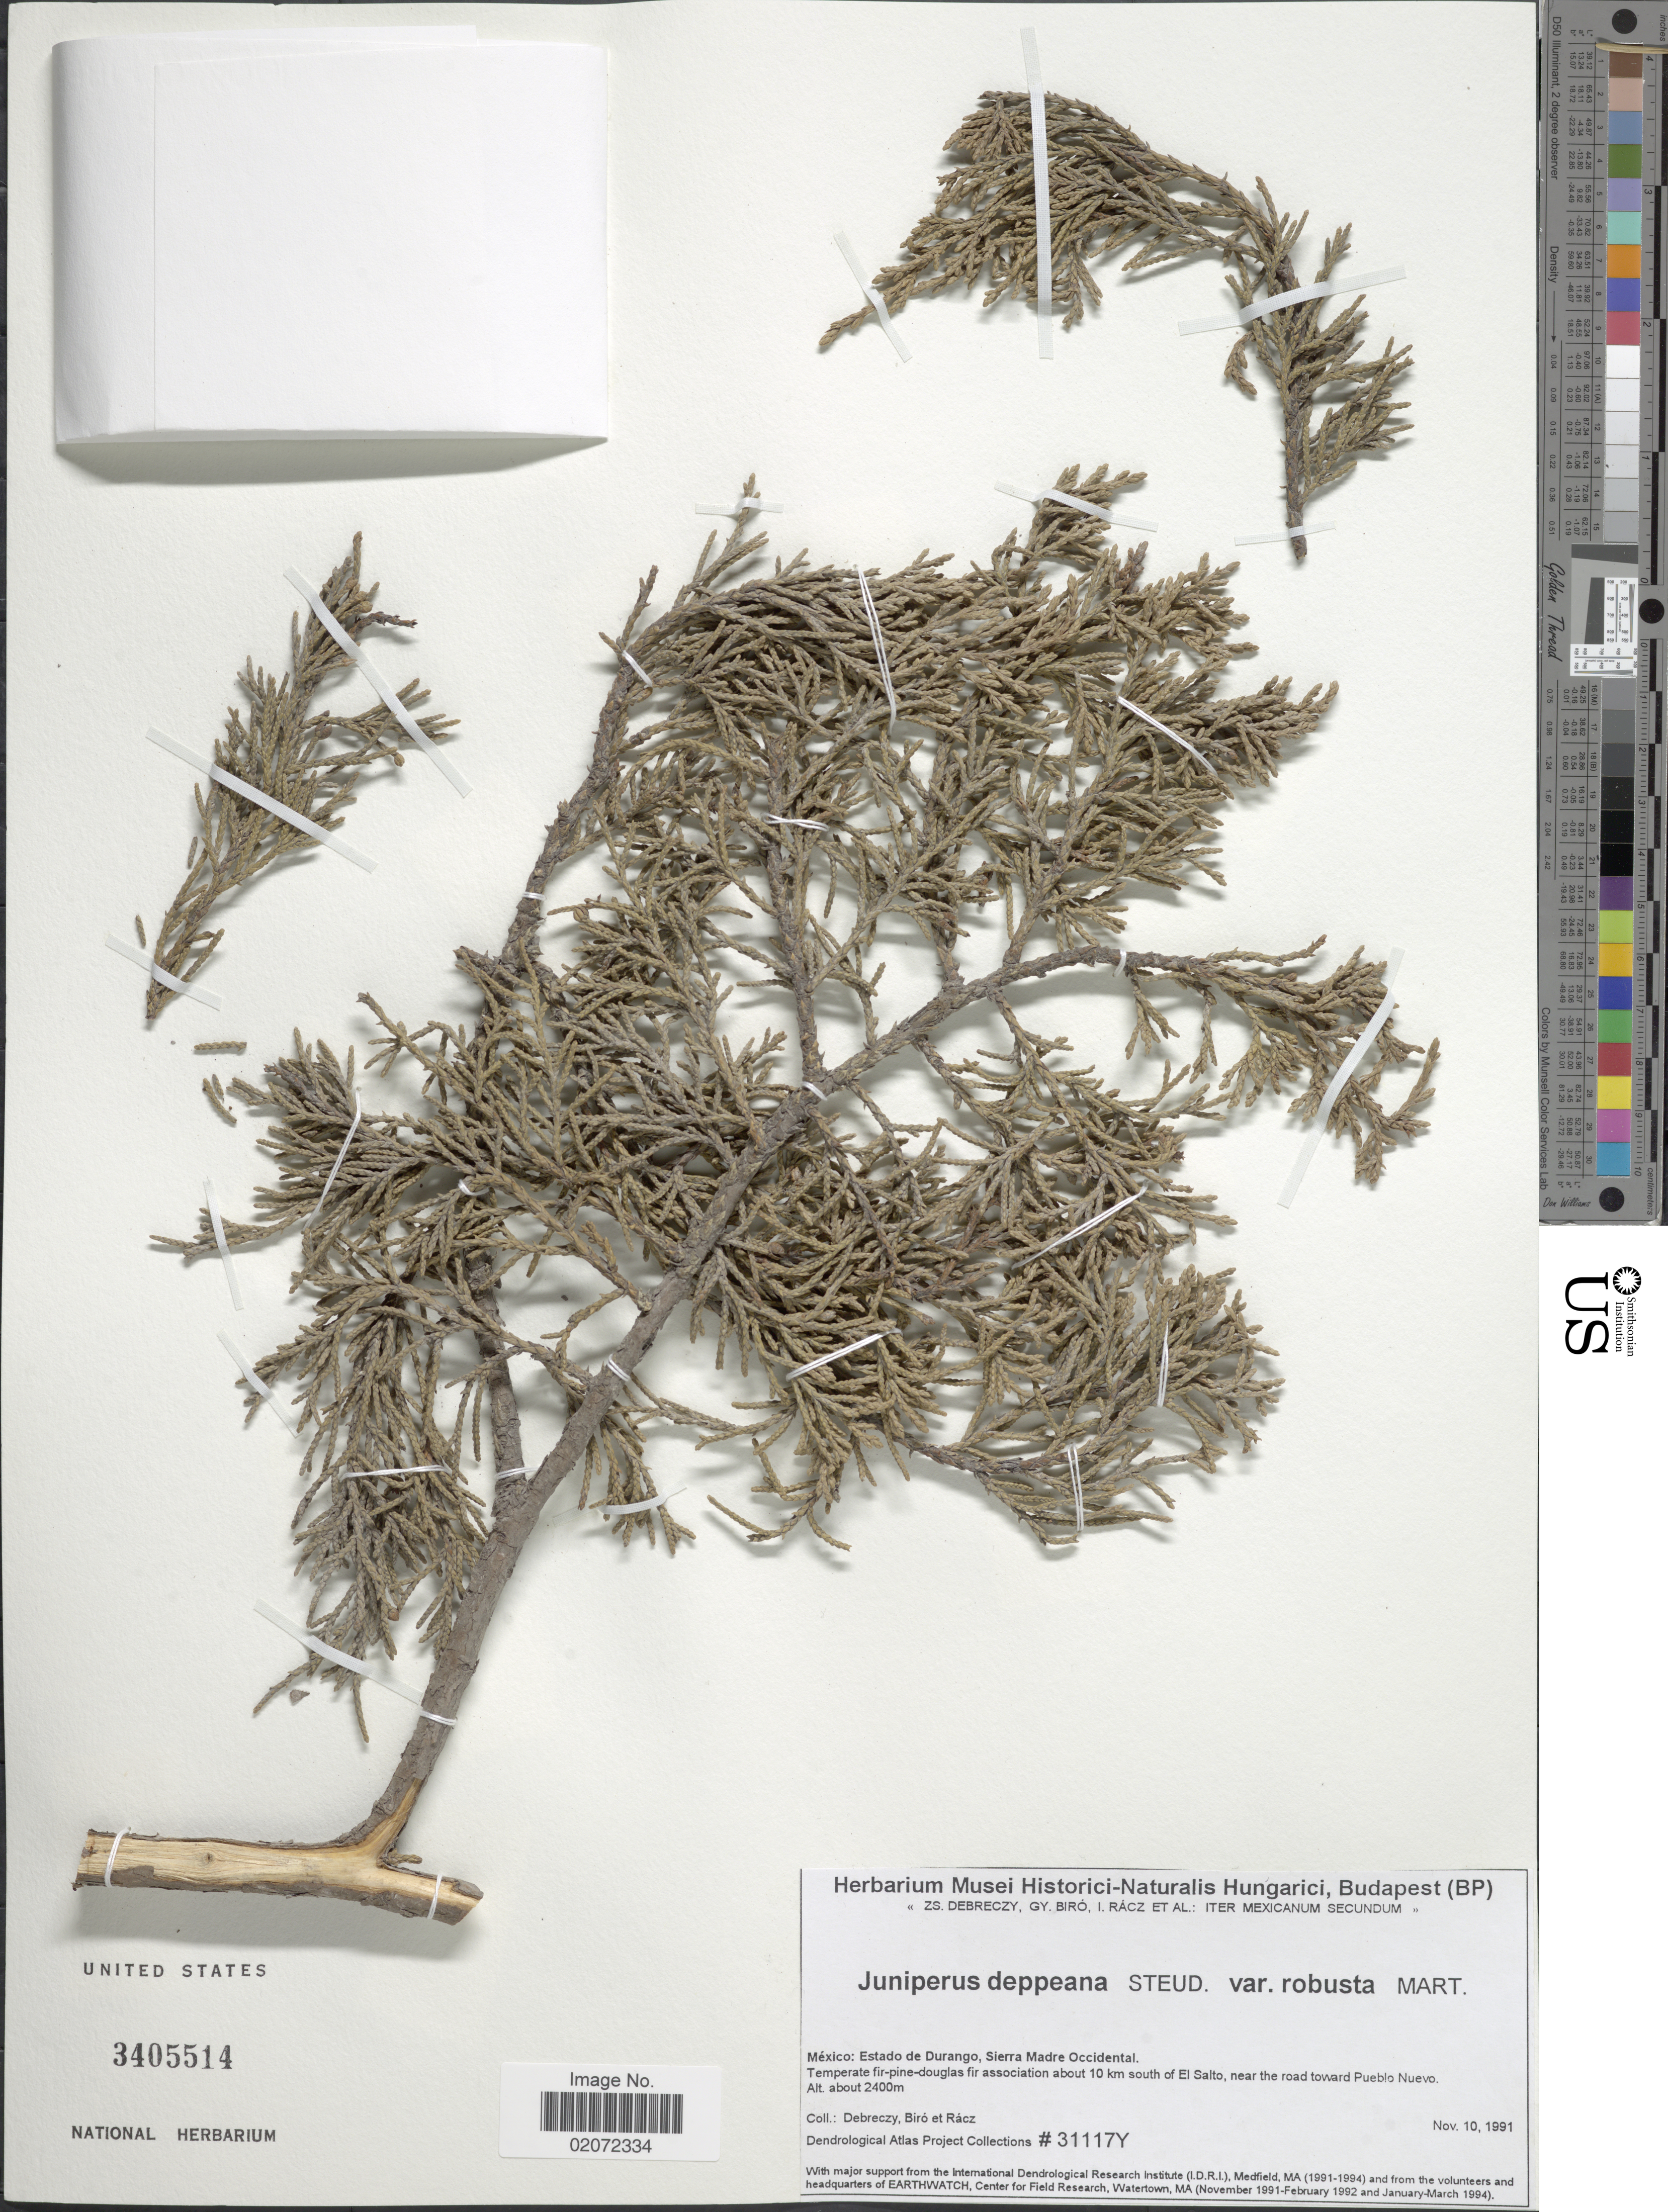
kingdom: Plantae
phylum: Tracheophyta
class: Pinopsida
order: Pinales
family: Cupressaceae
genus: Juniperus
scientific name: Juniperus deppeana var. robusta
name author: Martínez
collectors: Z. Debreczy, G. Biro, I. Rácz & et al.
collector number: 31117Y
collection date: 1991-11-10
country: Mexico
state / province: Durango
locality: Sierra Madre Occidental. about 10 km south of El Salto, near the road toward Pueblo Nuevo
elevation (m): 2400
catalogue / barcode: US 3405514